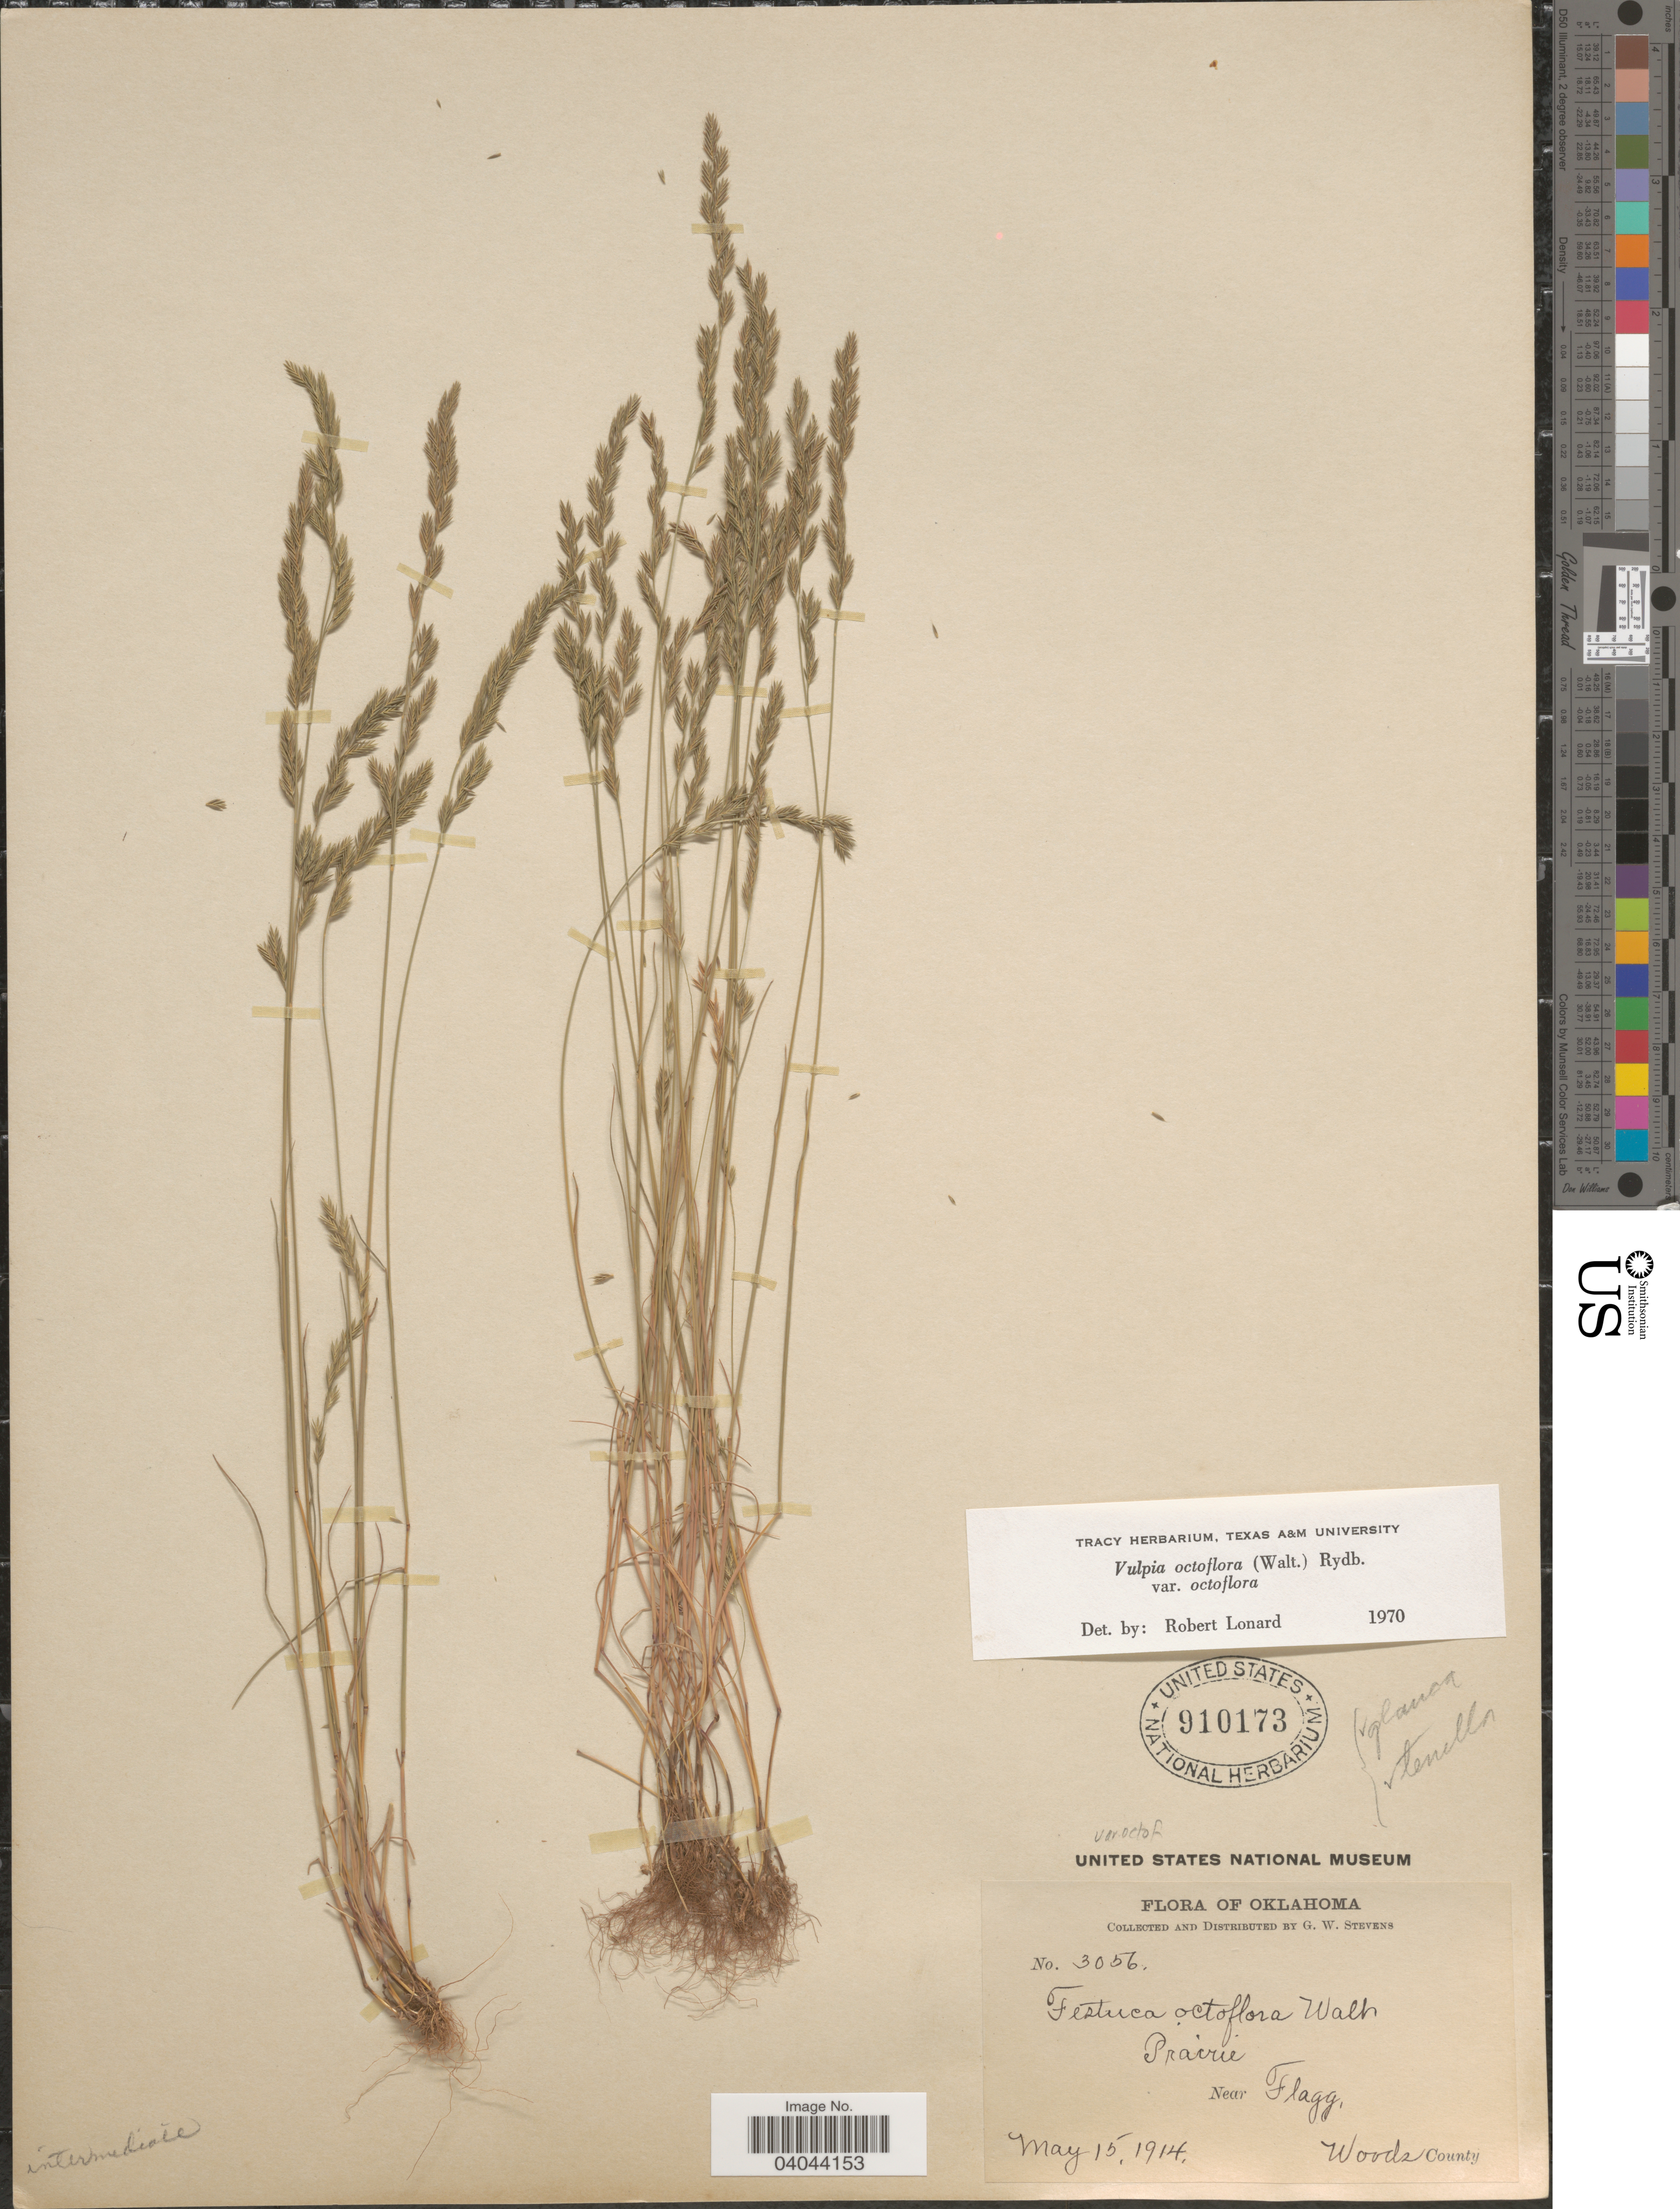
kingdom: Plantae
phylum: Tracheophyta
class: Liliopsida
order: Poales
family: Poaceae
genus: Festuca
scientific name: Festuca octoflora var. octoflora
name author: Walter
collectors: G. W. Stevens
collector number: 3056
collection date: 1914-05-15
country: United States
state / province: Oklahoma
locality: Prairie. Near Flagg, Woods County.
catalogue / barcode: US 910173